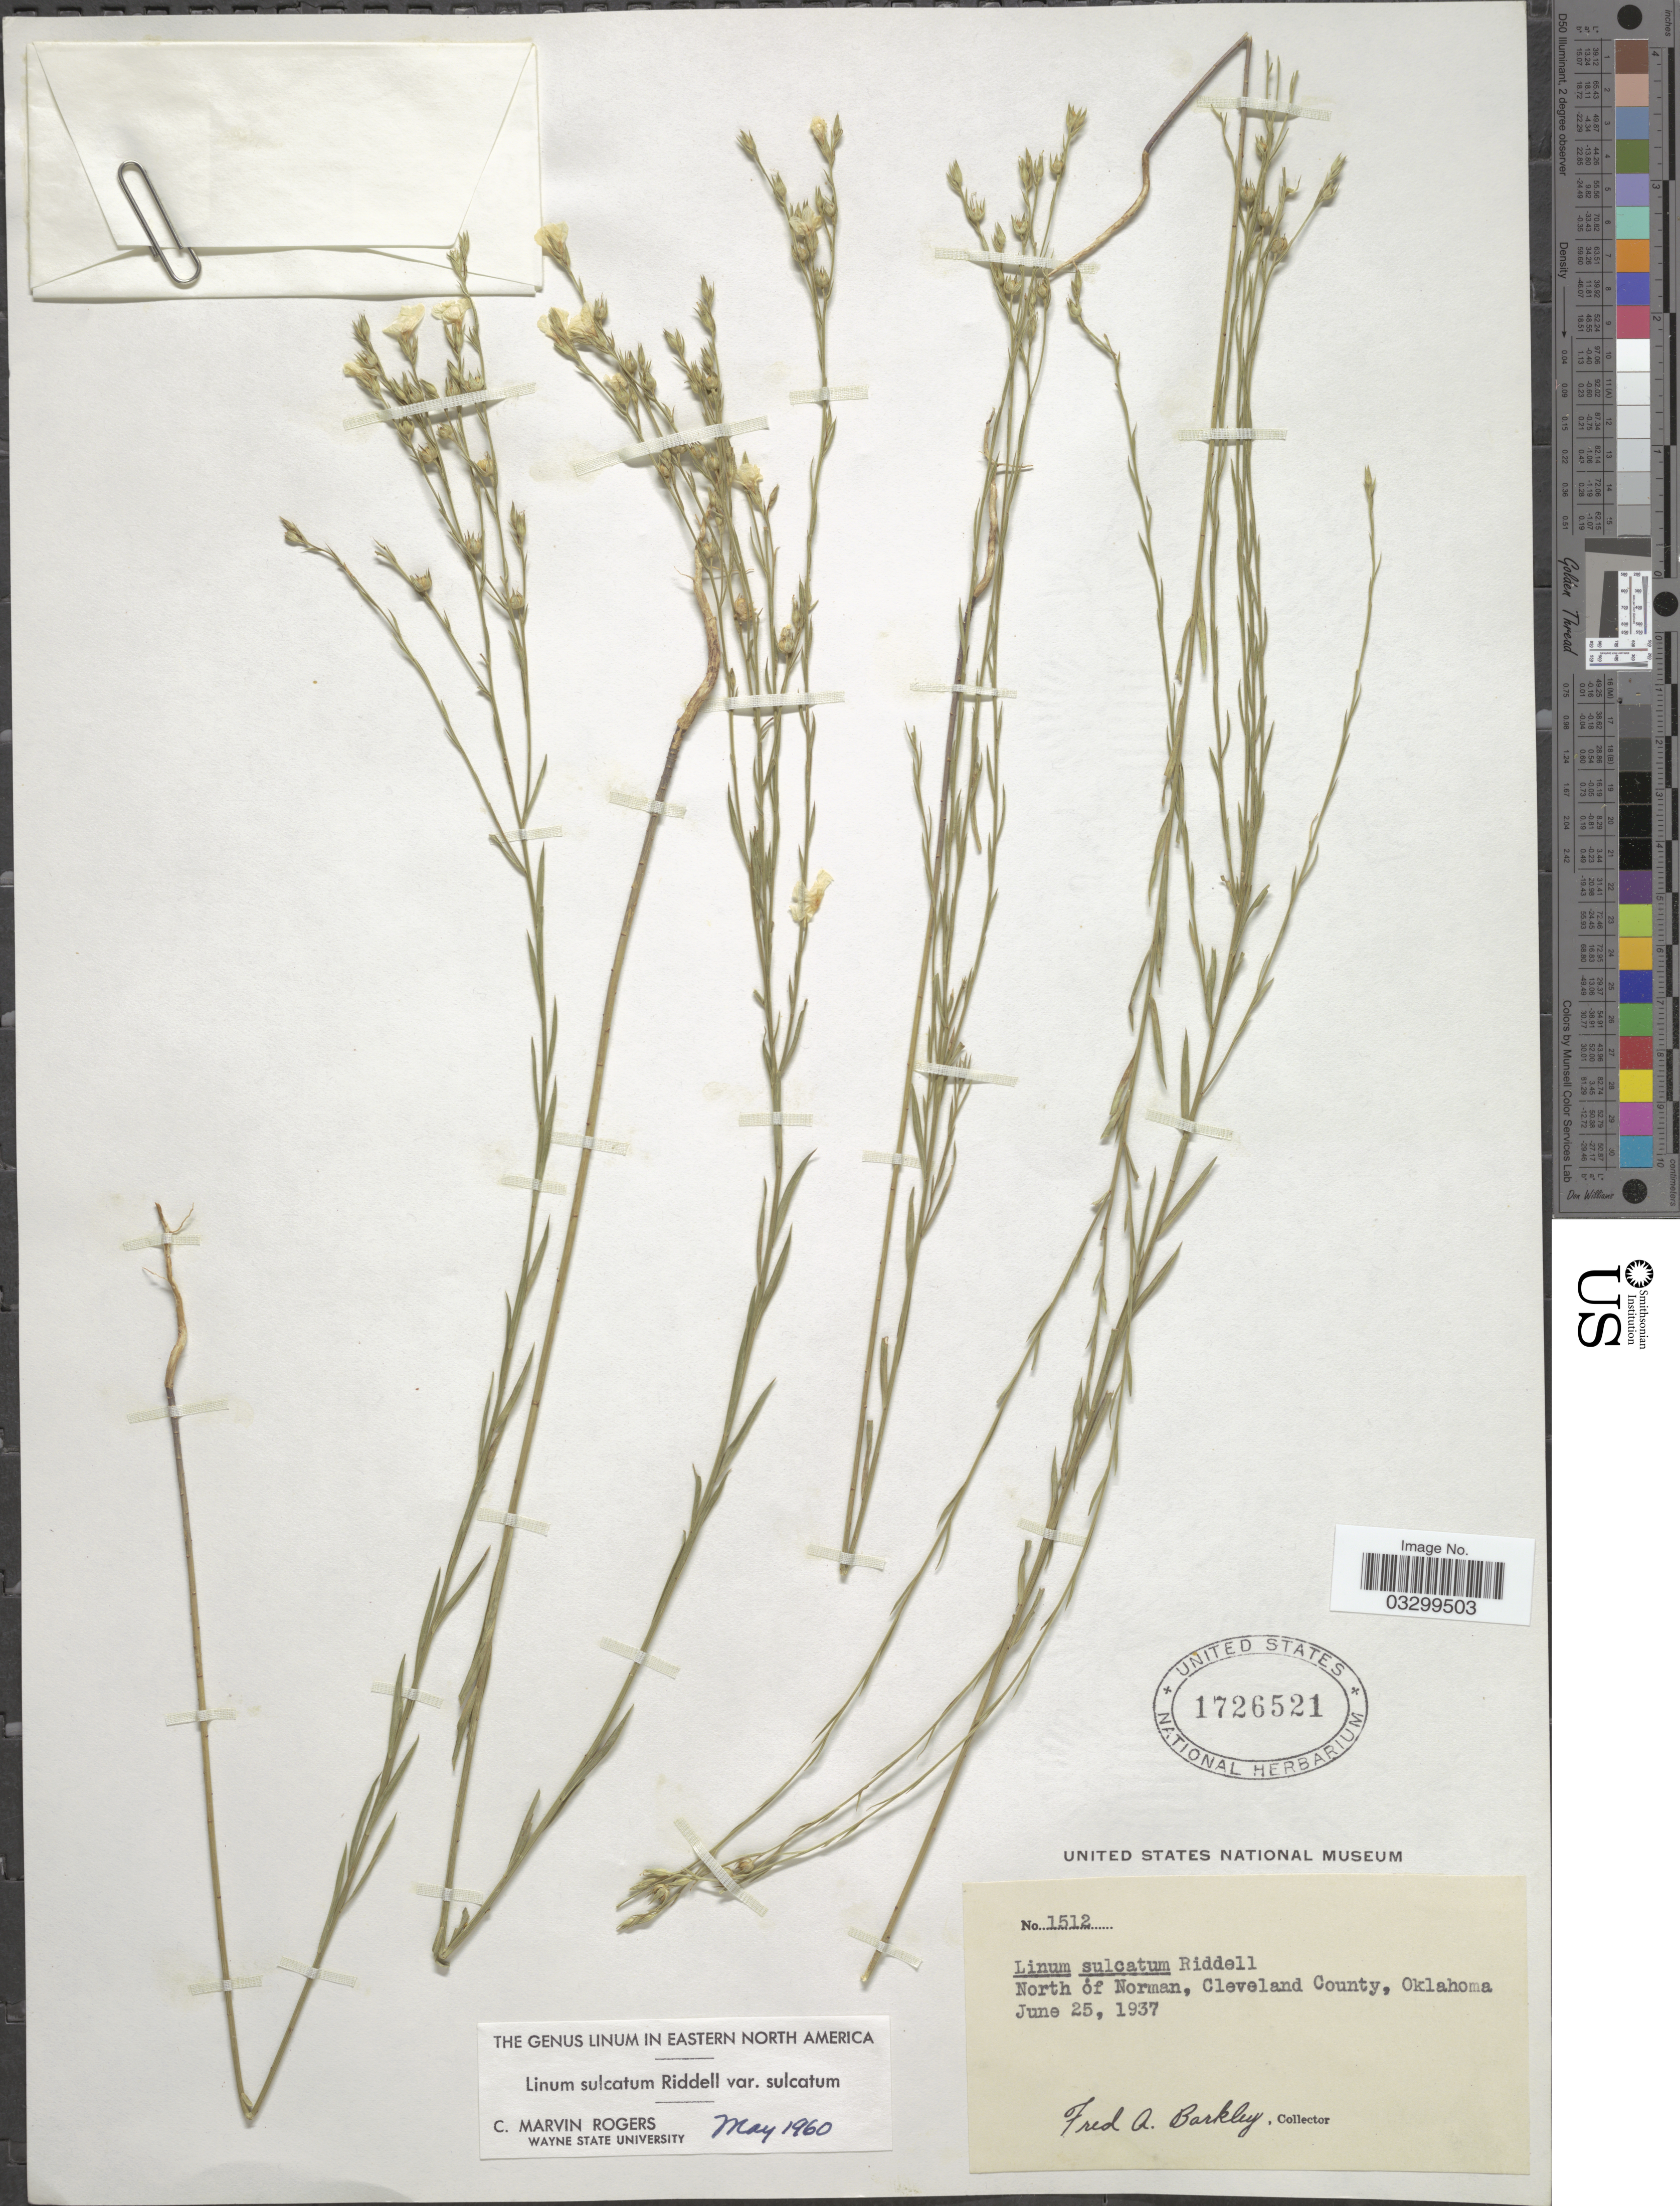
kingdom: Plantae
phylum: Tracheophyta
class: Magnoliopsida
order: Malpighiales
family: Linaceae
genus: Linum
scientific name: Linum sulcatum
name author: Riddell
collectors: F. A. Barkley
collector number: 1512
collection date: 1937-06-25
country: United States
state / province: Oklahoma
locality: North of Norman, Cleveland County.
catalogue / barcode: US 1726521